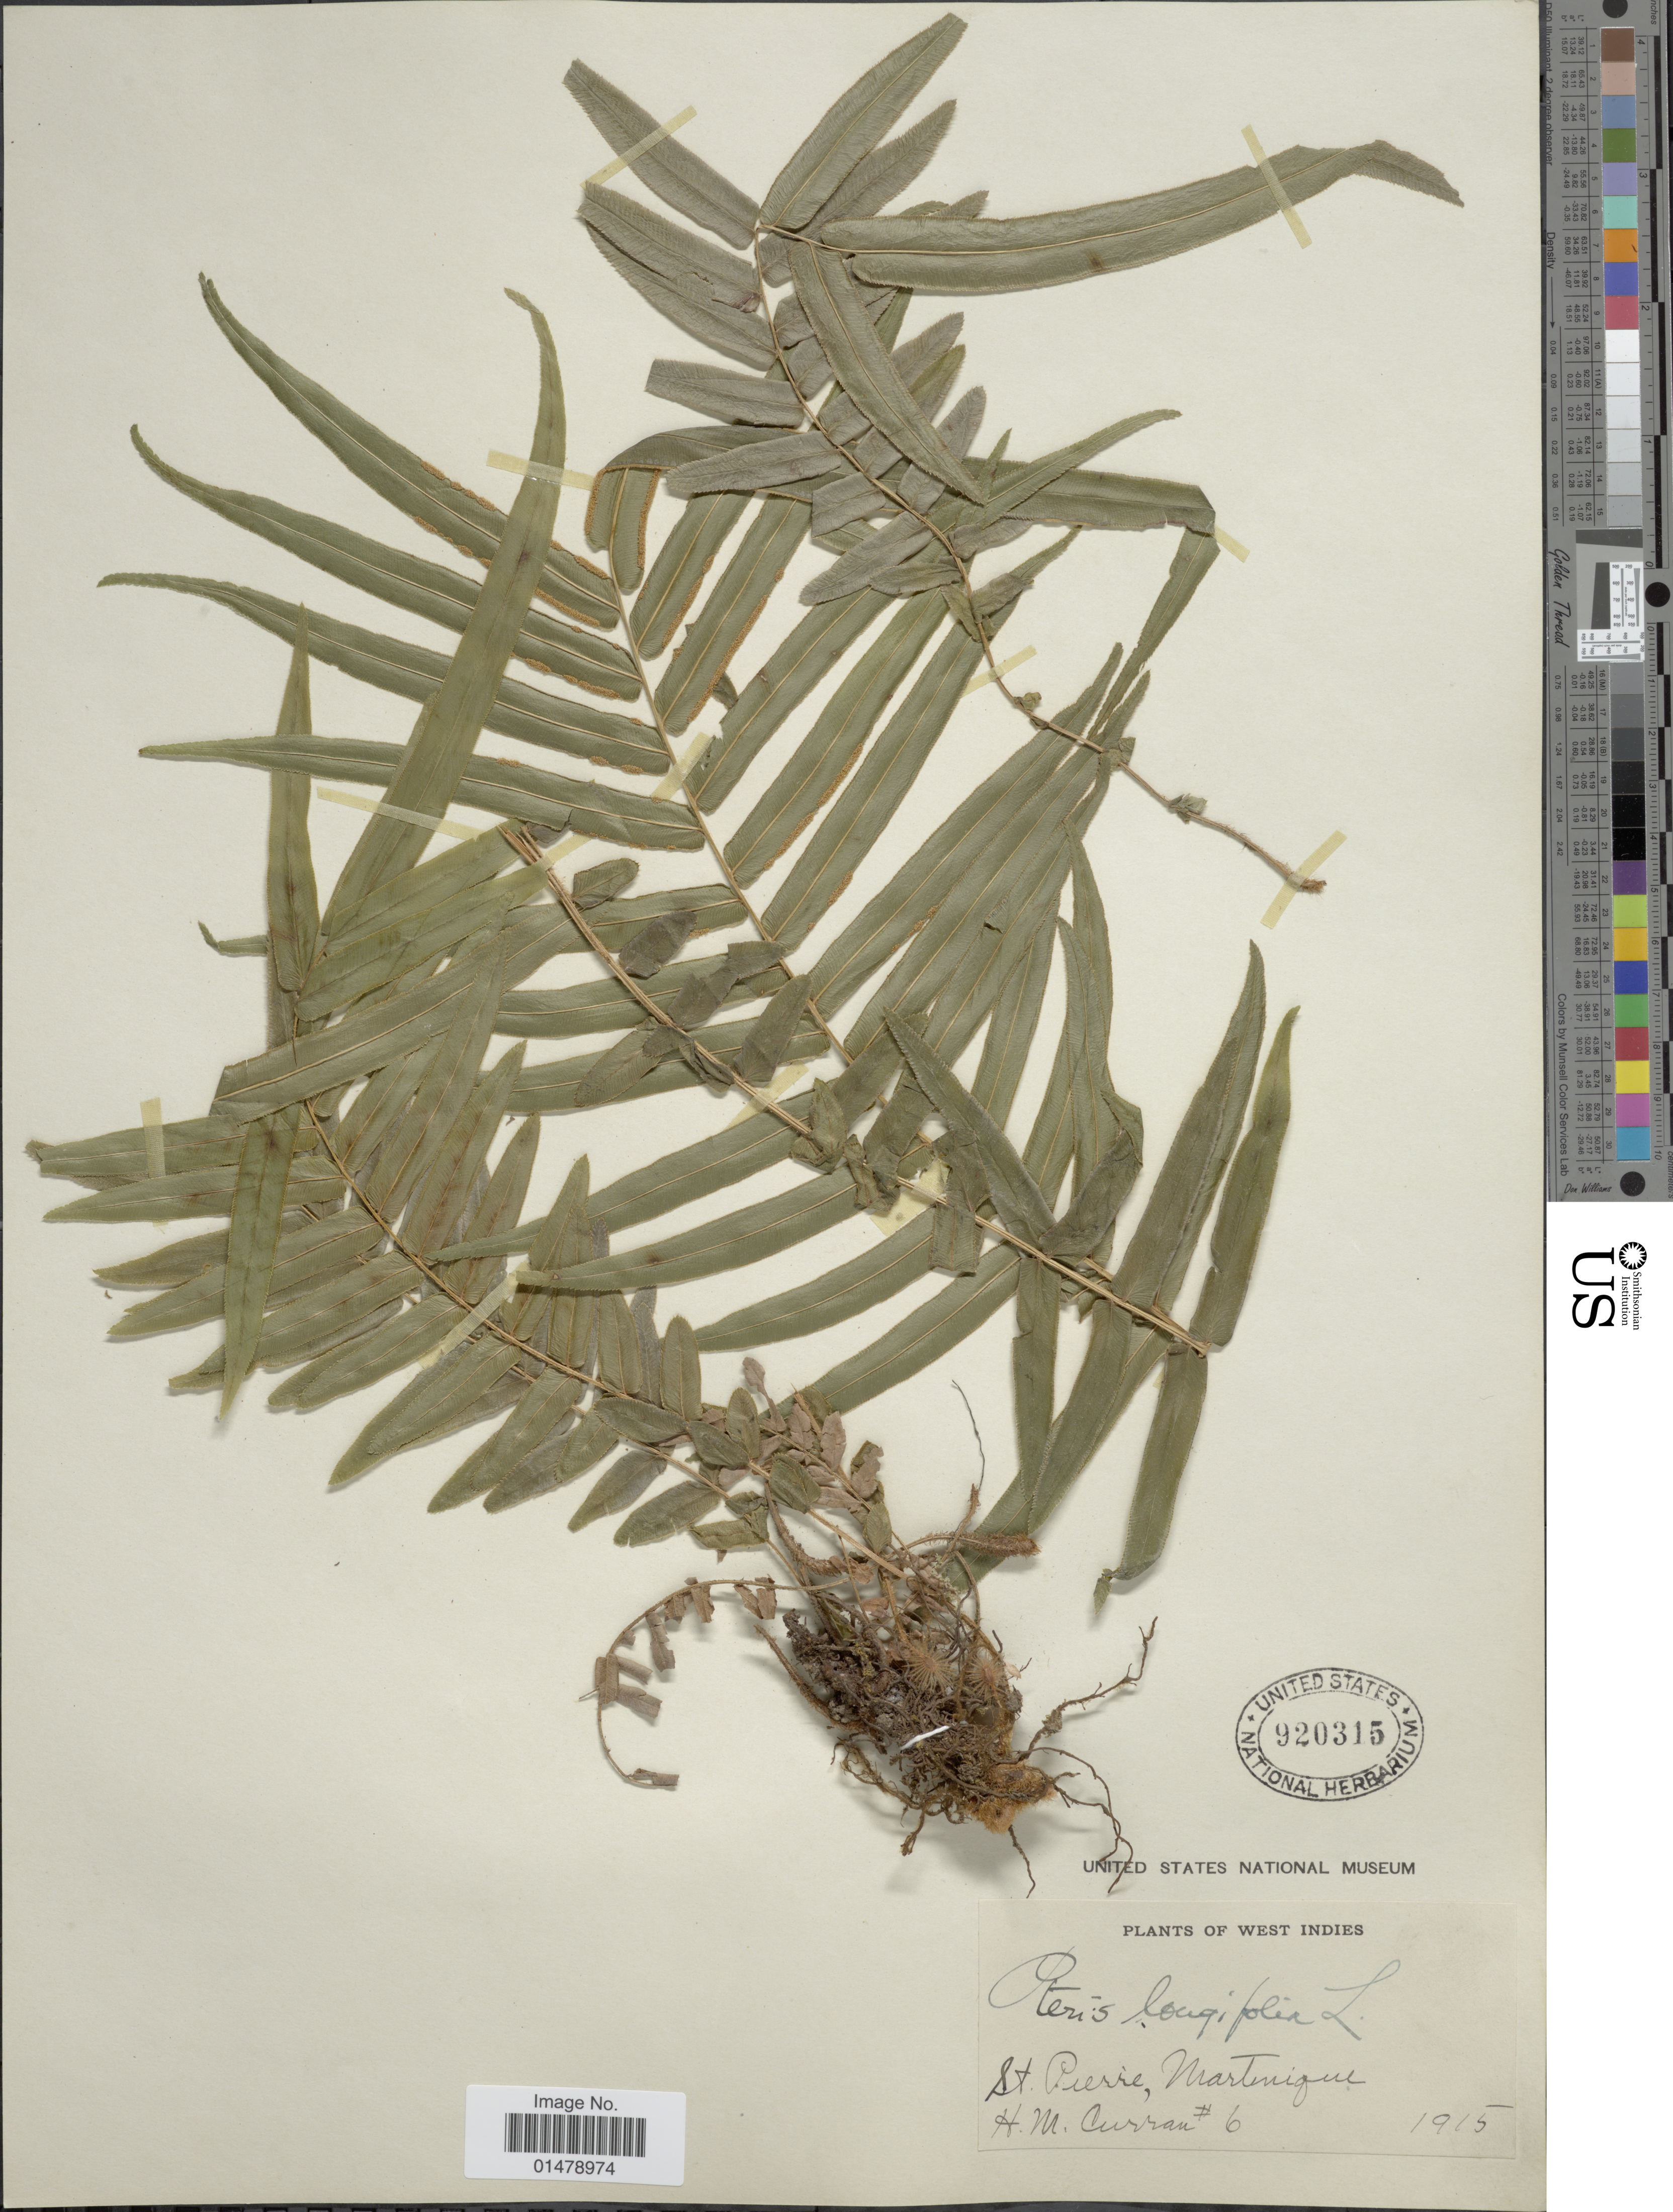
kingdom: Plantae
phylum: Tracheophyta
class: Polypodiopsida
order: Polypodiales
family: Pteridaceae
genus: Pteris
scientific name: Pteris vittata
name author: L.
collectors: H. M. Curran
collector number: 6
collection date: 1915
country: Martinique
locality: St. Pierre.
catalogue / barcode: US 920315